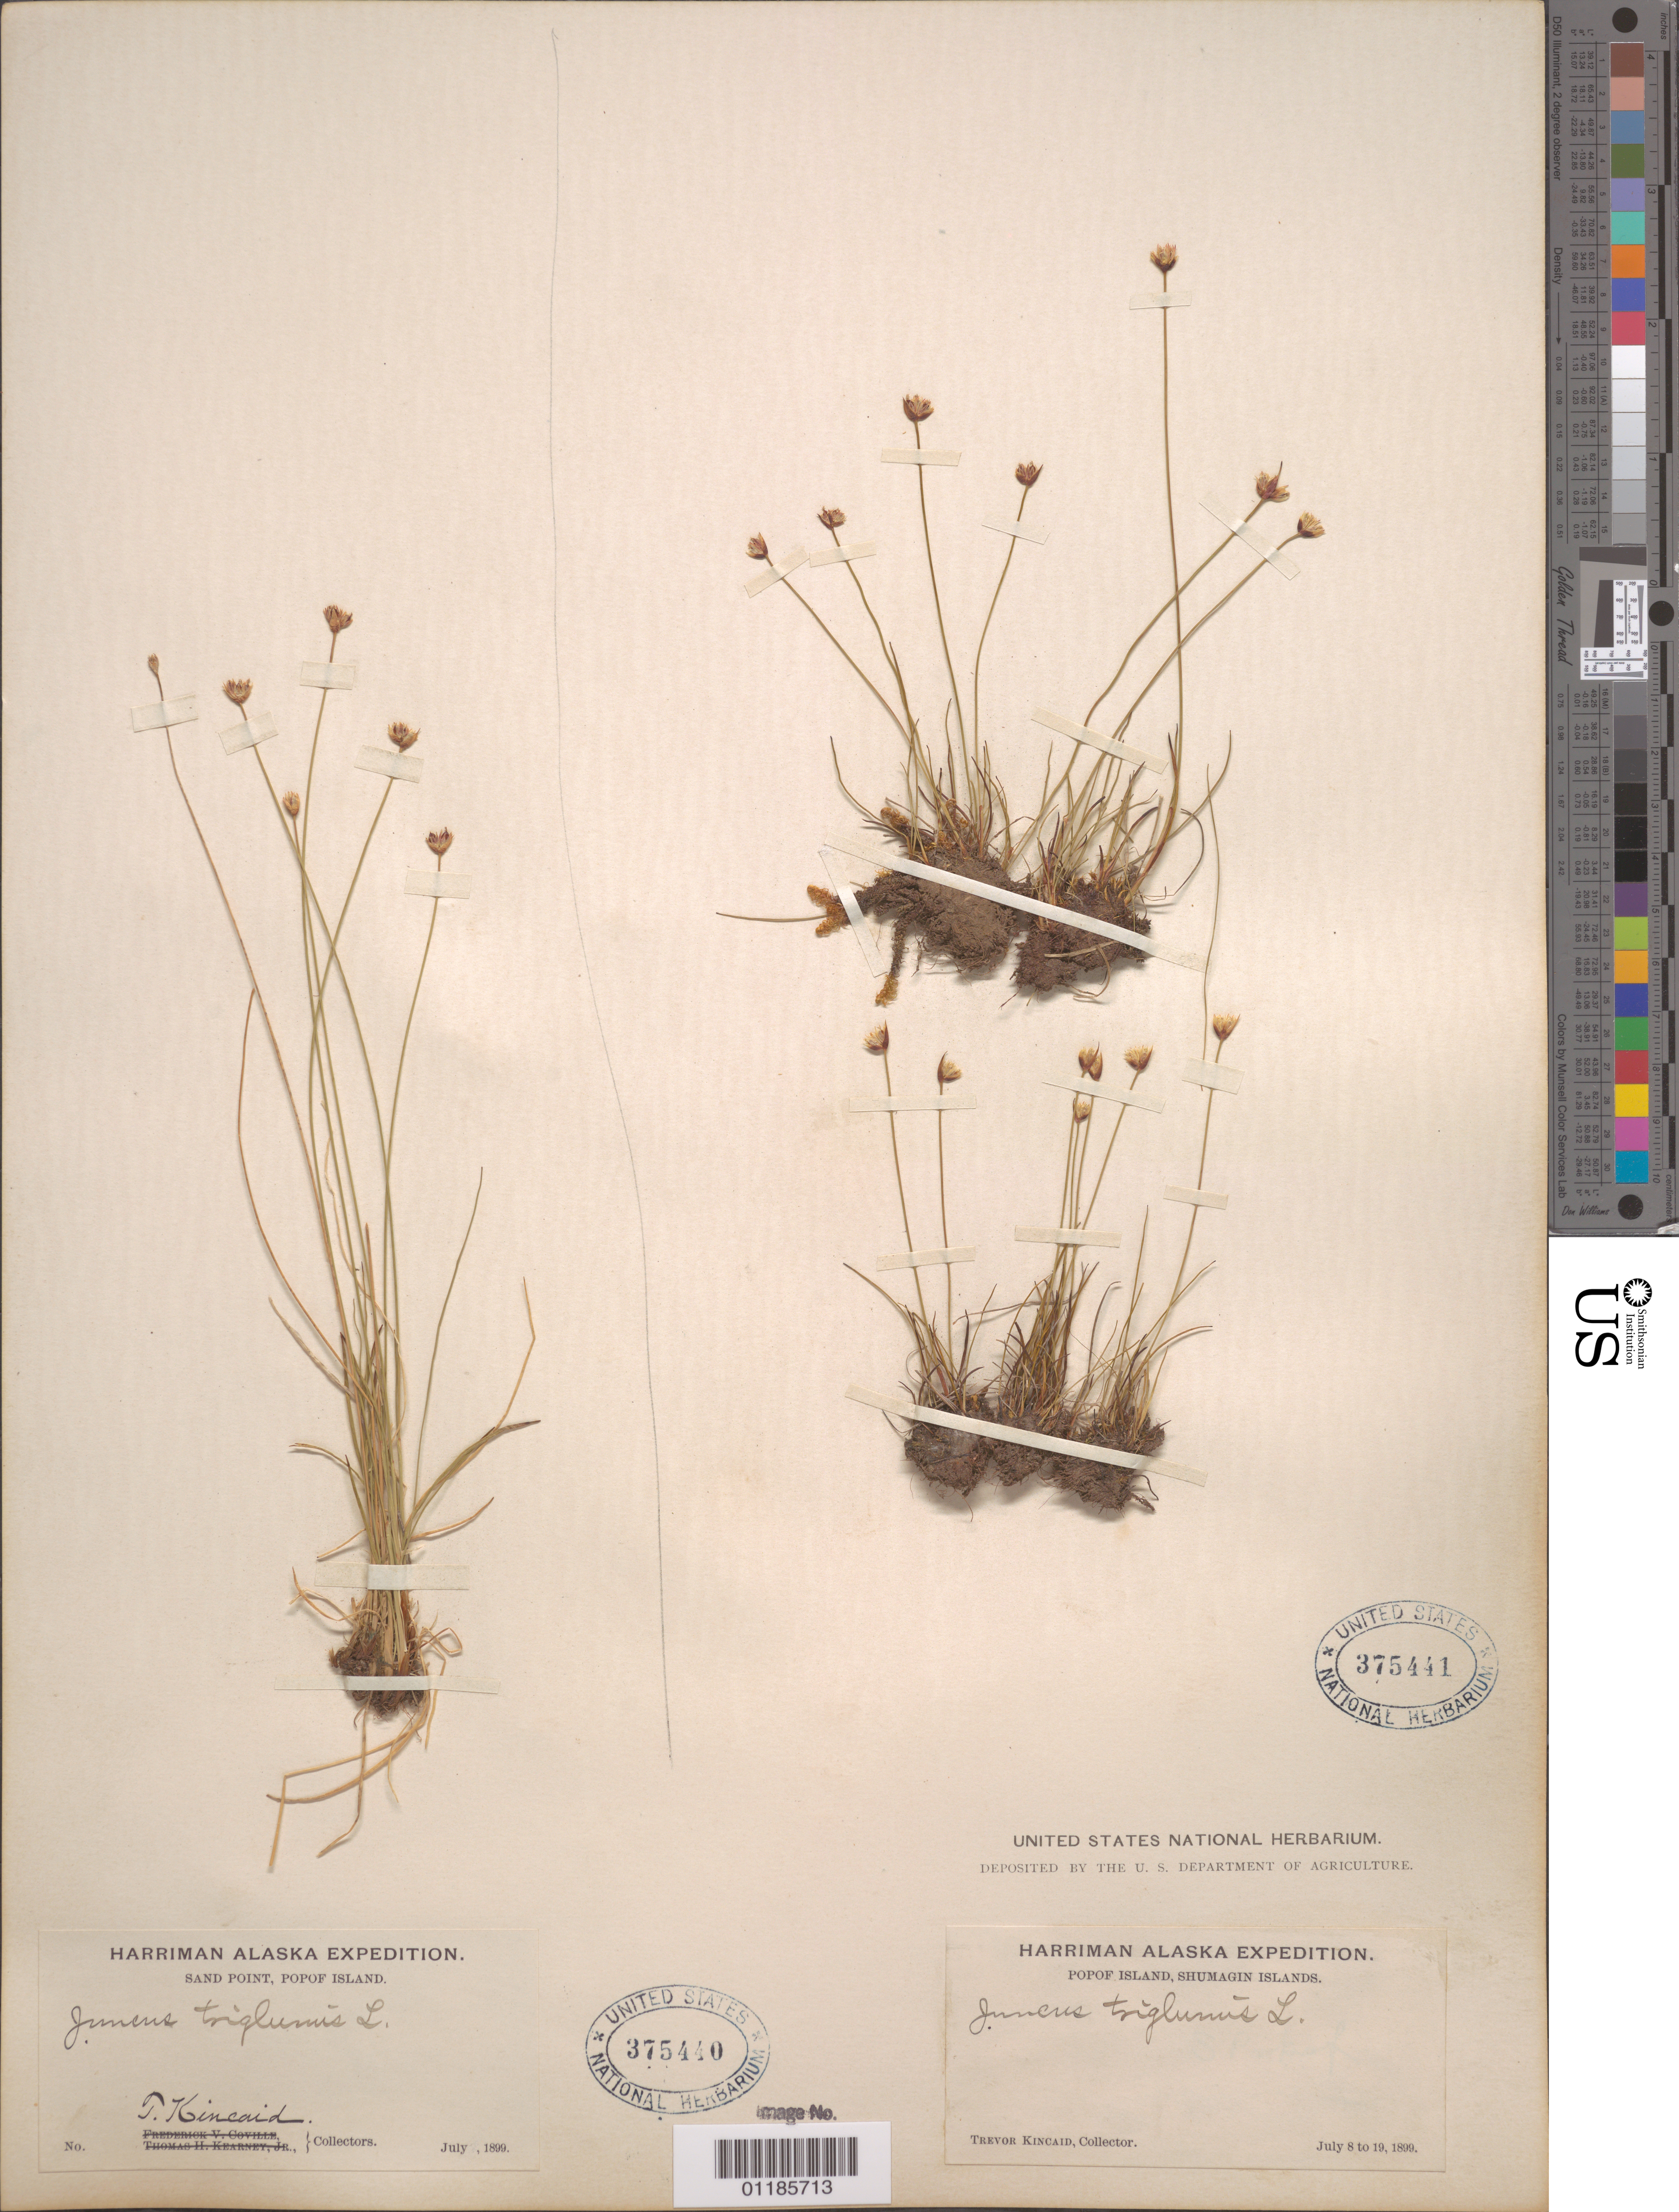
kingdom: Plantae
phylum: Tracheophyta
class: Liliopsida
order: Poales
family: Juncaceae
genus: Juncus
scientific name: Juncus triglumis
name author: L.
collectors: T. C. Kincaid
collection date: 1899-07-08/1899-07-19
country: United States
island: Popof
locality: Popof Island, Shumagin Islands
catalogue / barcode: US 375441